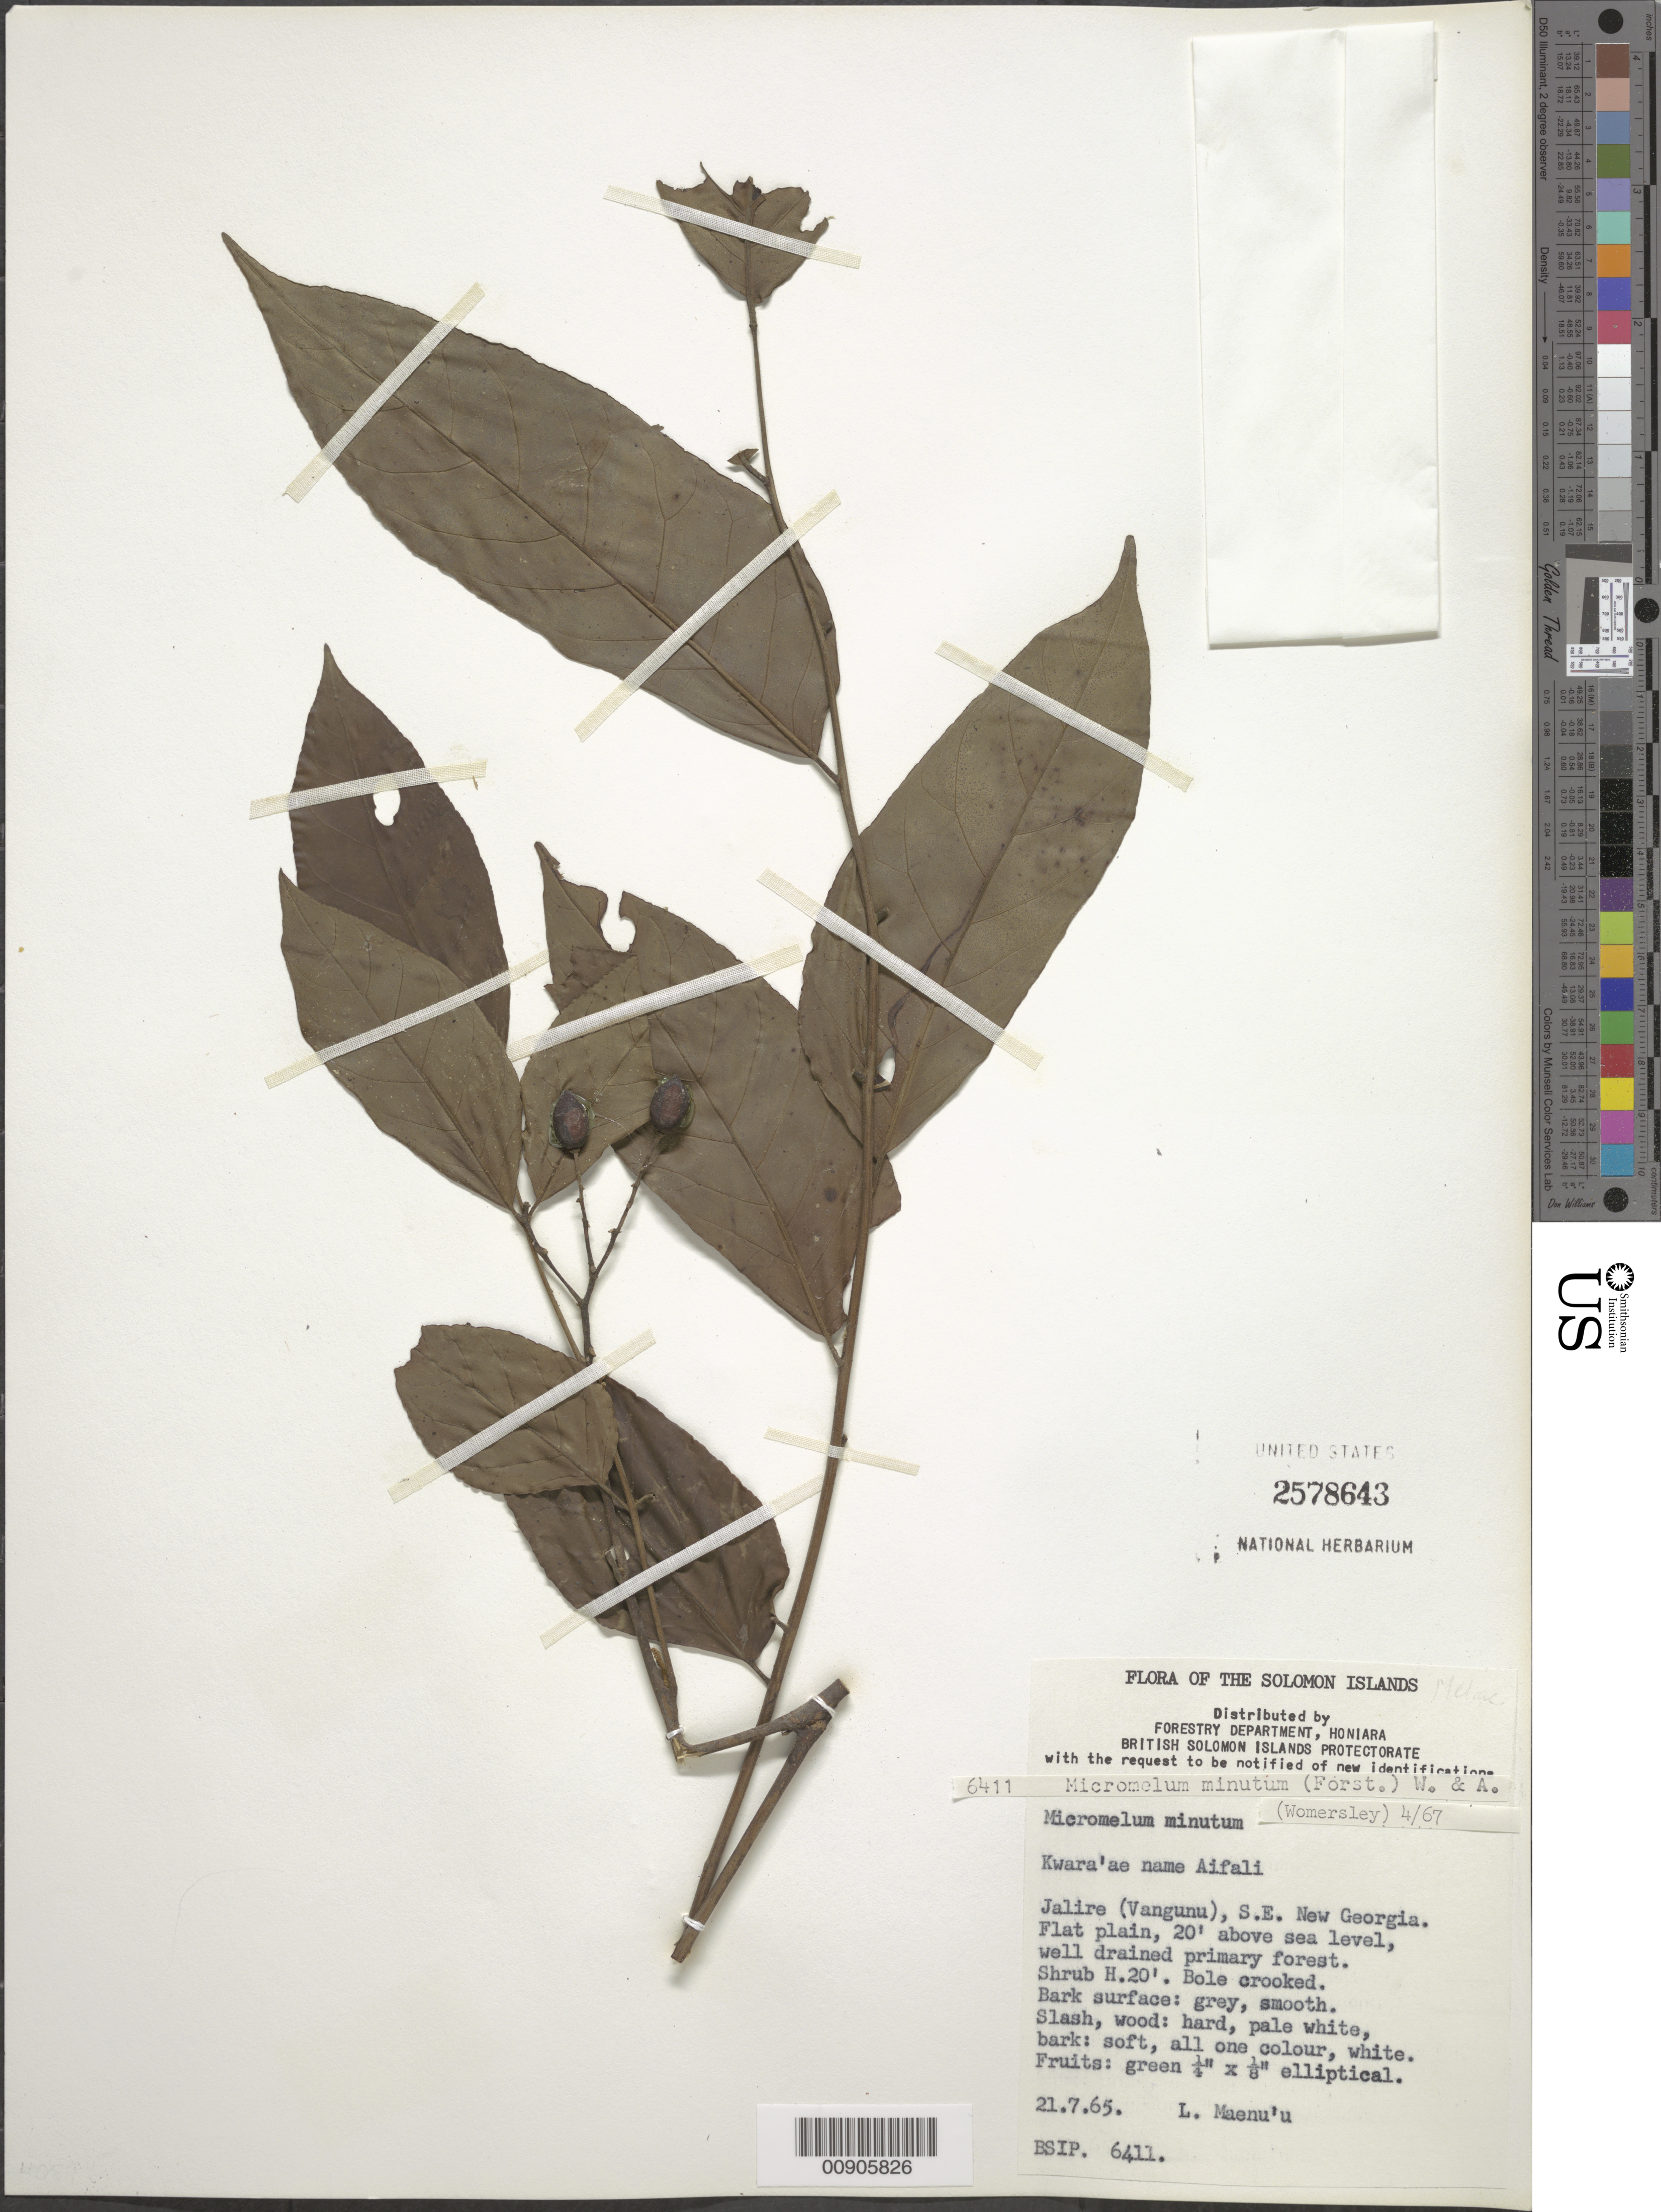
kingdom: Plantae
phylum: Tracheophyta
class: Magnoliopsida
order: Sapindales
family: Rutaceae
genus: Micromelum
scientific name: Micromelum minutum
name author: (G. Forst.) Wight & Arn.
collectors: L. Maenu'u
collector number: BSIP 6411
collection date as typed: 21 Jul 1965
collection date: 1965-07-21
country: Solomon Islands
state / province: Western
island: Vangunu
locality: Jalire (Vagunu)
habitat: well drained primary forest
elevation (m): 6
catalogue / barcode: US 2578643